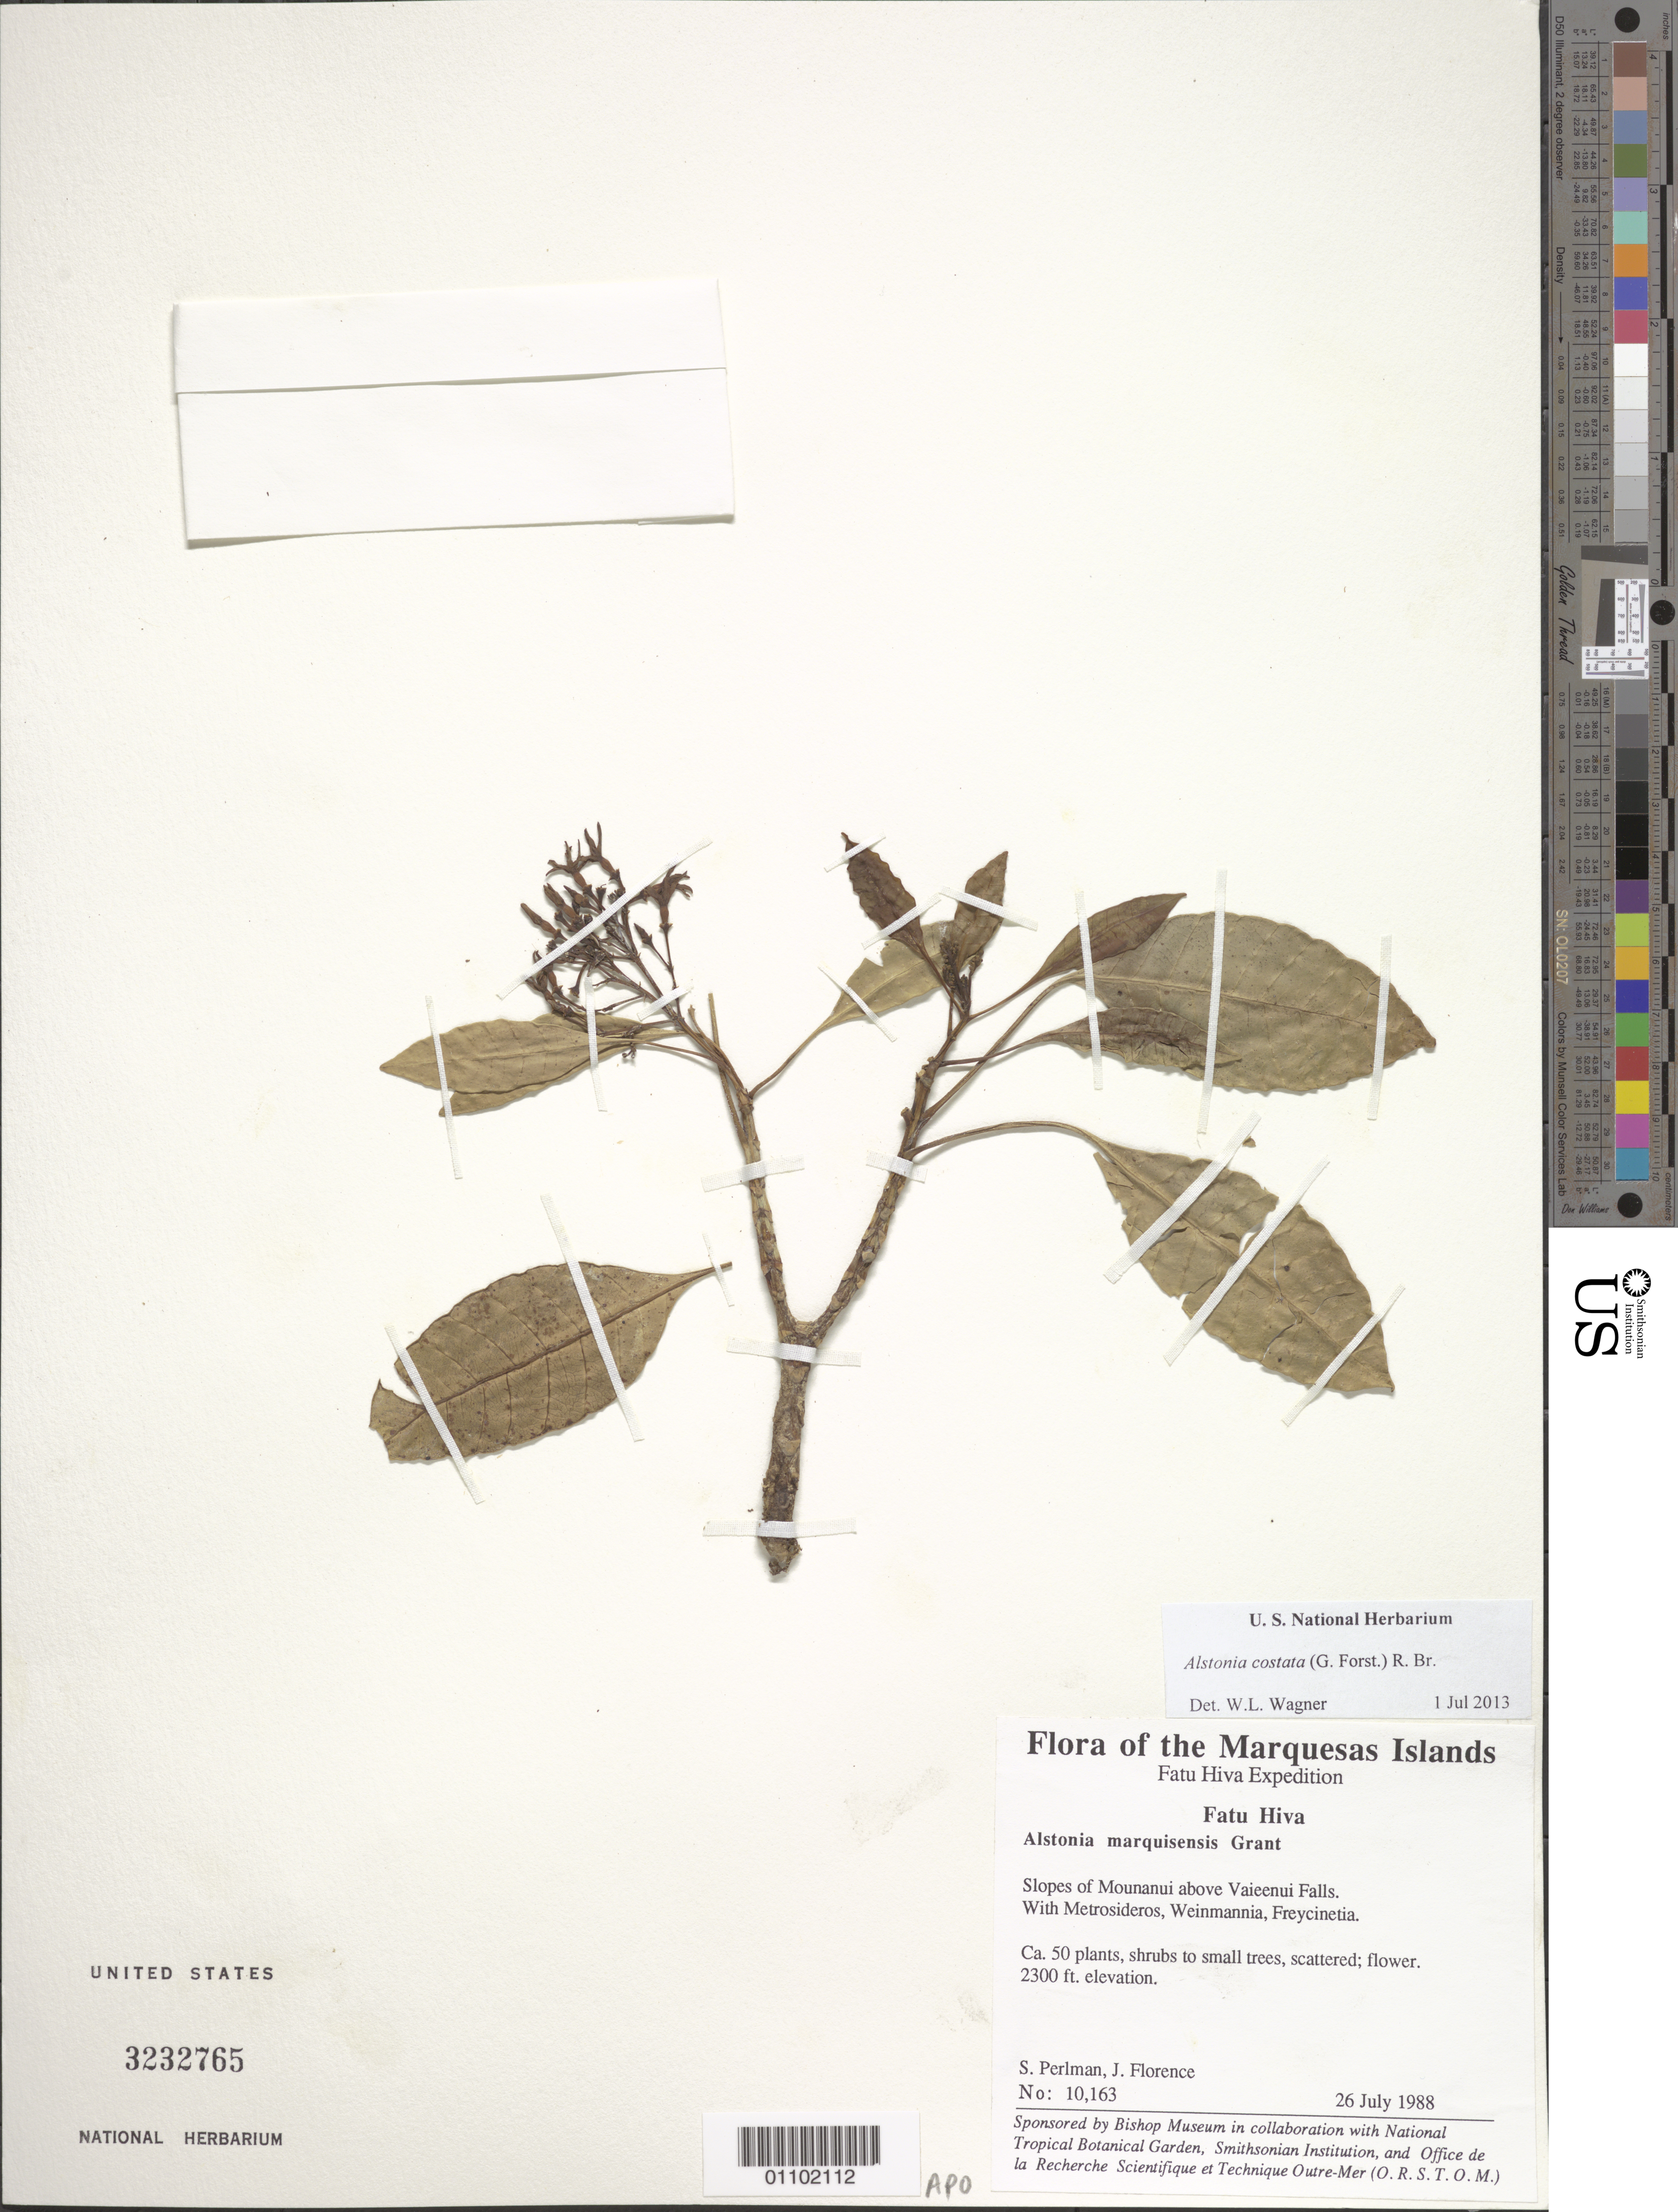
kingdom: Plantae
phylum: Tracheophyta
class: Magnoliopsida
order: Gentianales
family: Apocynaceae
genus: Alstonia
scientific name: Alstonia costata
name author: (G. Forst.) R. Br.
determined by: Lorence, David H., (PTBG), National Tropical Botanical Garden (UNITED STATES)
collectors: S. P. Perlman & J. Florence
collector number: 10163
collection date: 1988-07-26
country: French Polynesia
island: Fatu Hiva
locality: Slopes of Mounanui above Vaieenui Falls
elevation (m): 701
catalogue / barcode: US 3232765